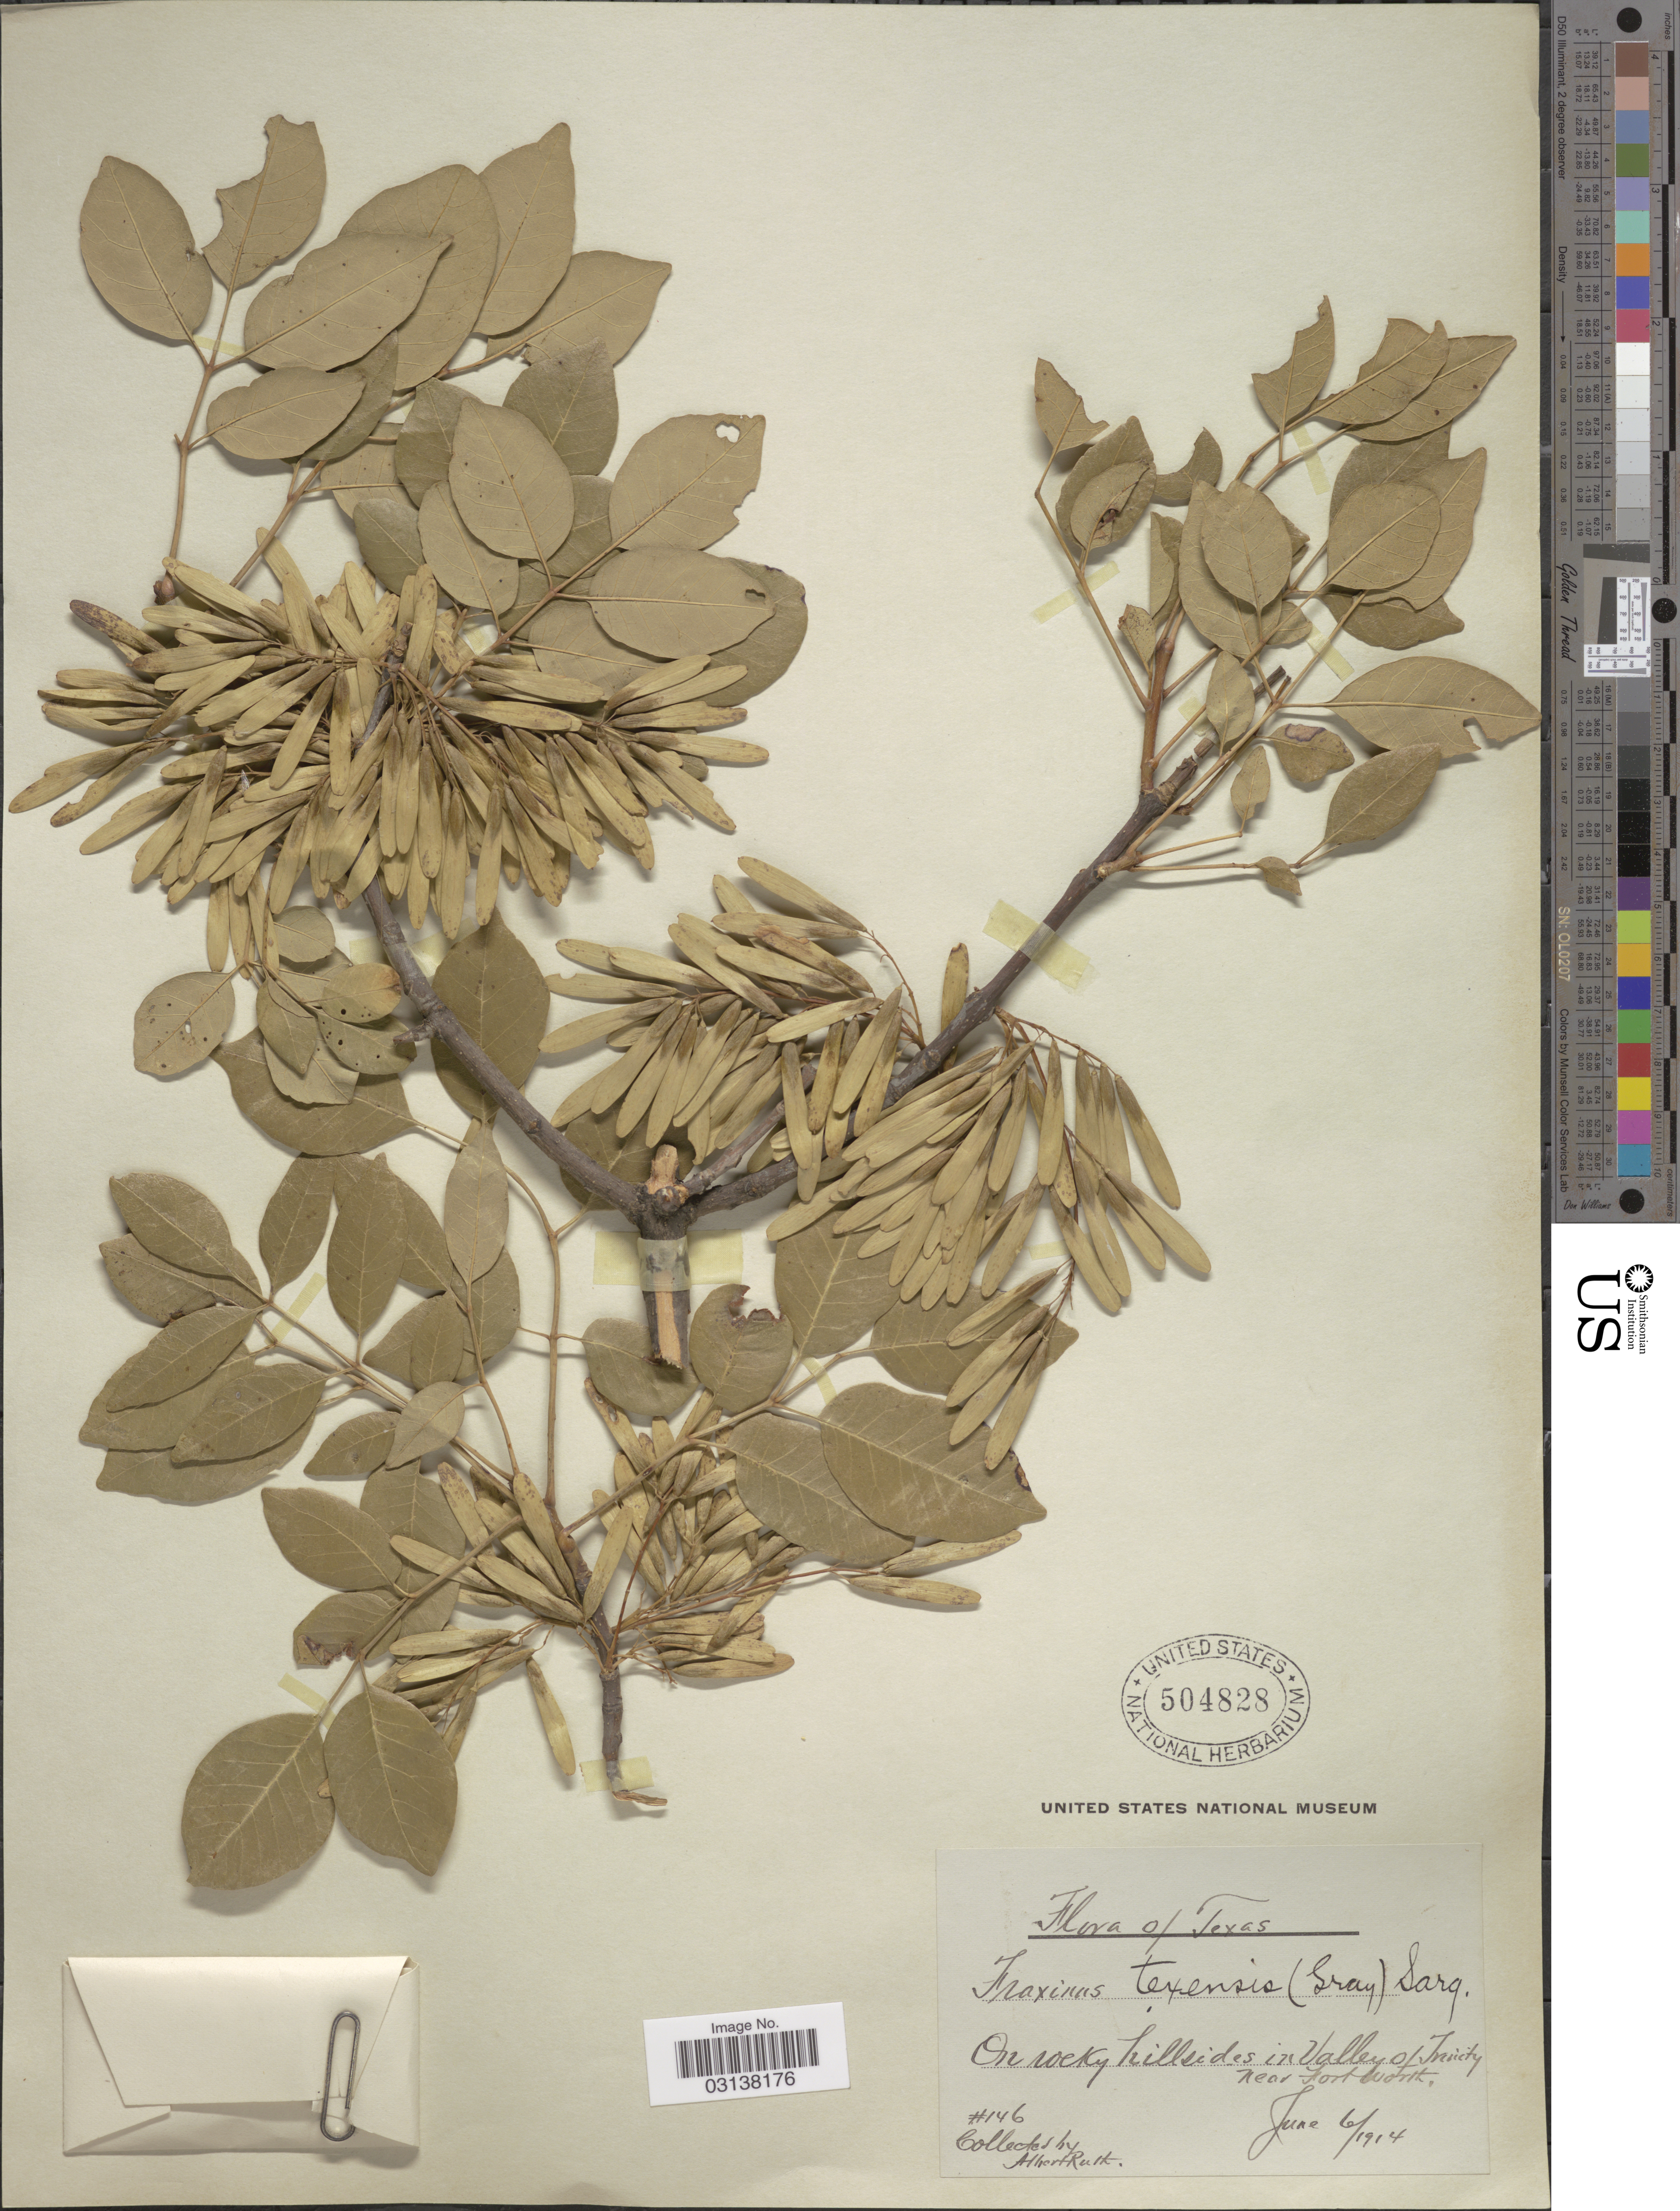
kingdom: Plantae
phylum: Tracheophyta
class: Magnoliopsida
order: Lamiales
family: Oleaceae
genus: Fraxinus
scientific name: Fraxinus albicans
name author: Buckley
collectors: A. Ruth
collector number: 146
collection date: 1914-06-06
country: United States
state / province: Texas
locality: On rocky hillsides in Valley on Trinity near Fort Worth.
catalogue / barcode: US 504828